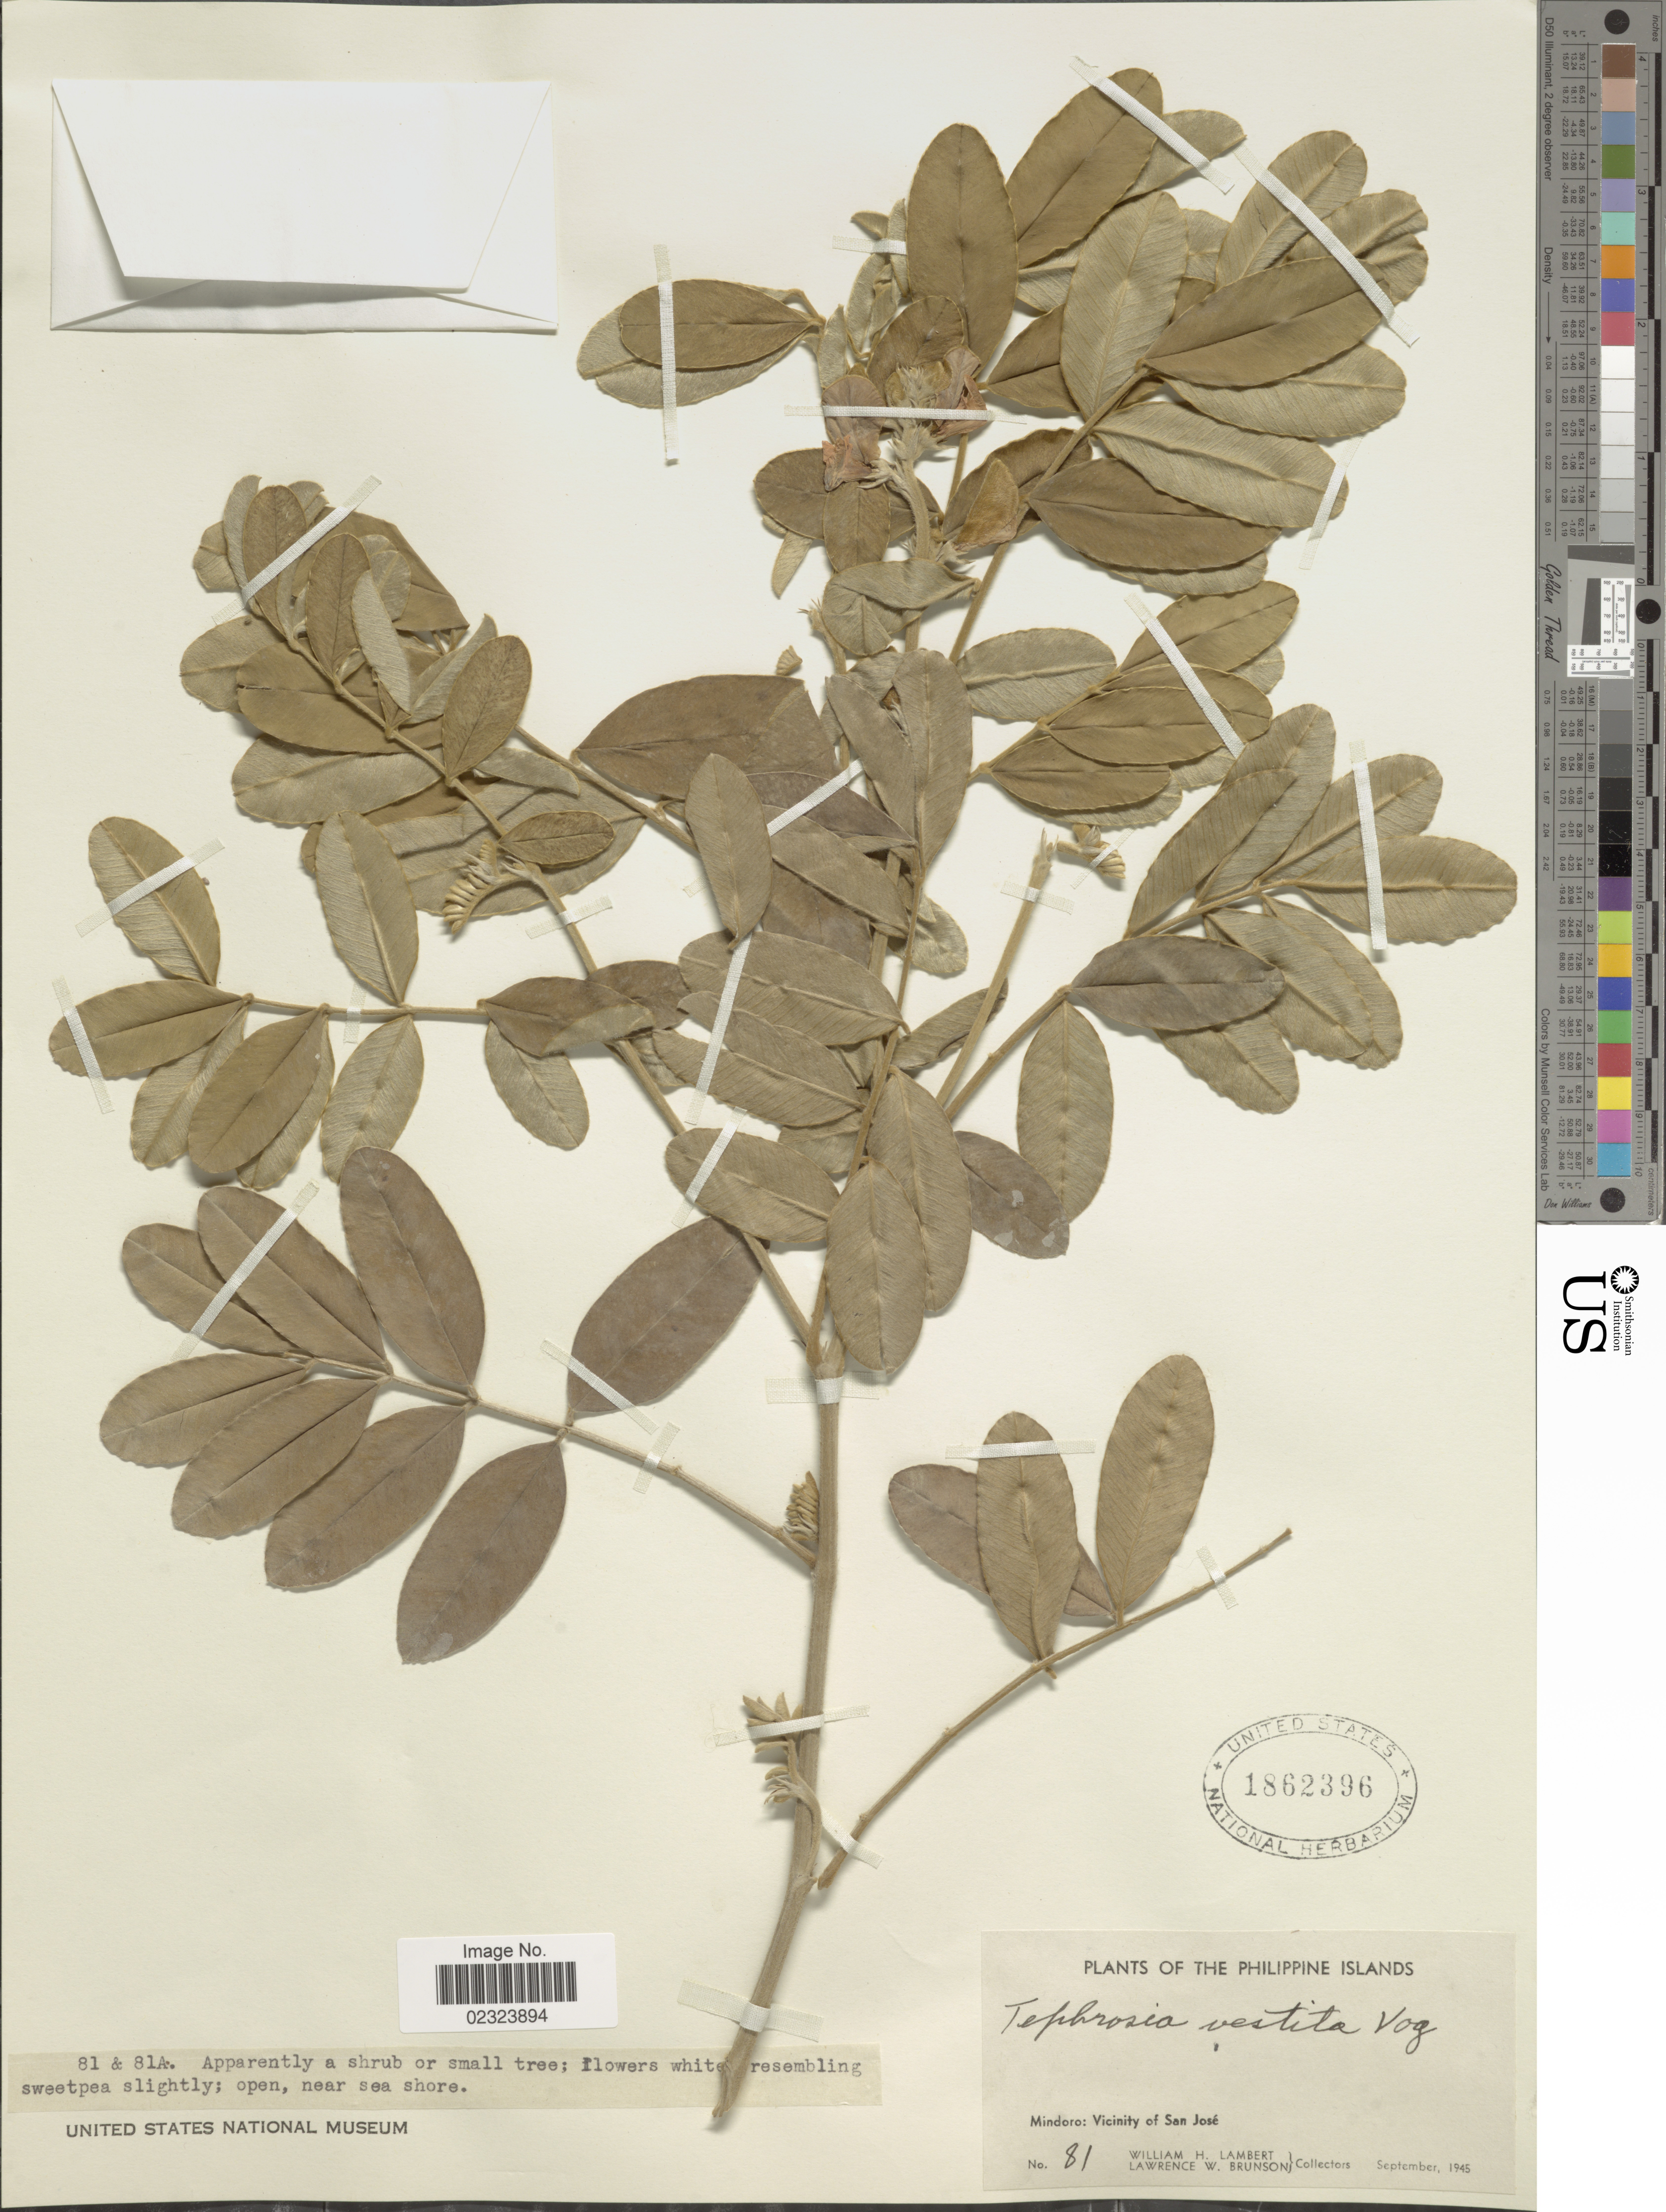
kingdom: Plantae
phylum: Tracheophyta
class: Magnoliopsida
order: Fabales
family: Fabaceae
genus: Tephrosia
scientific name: Tephrosia vestita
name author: Vogel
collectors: W. Lambert & L. Brunson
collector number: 81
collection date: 1945-09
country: Philippines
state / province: Mimaropa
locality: Philippine Islands. Mindoro: Vicinity of San José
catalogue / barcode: US 1862396